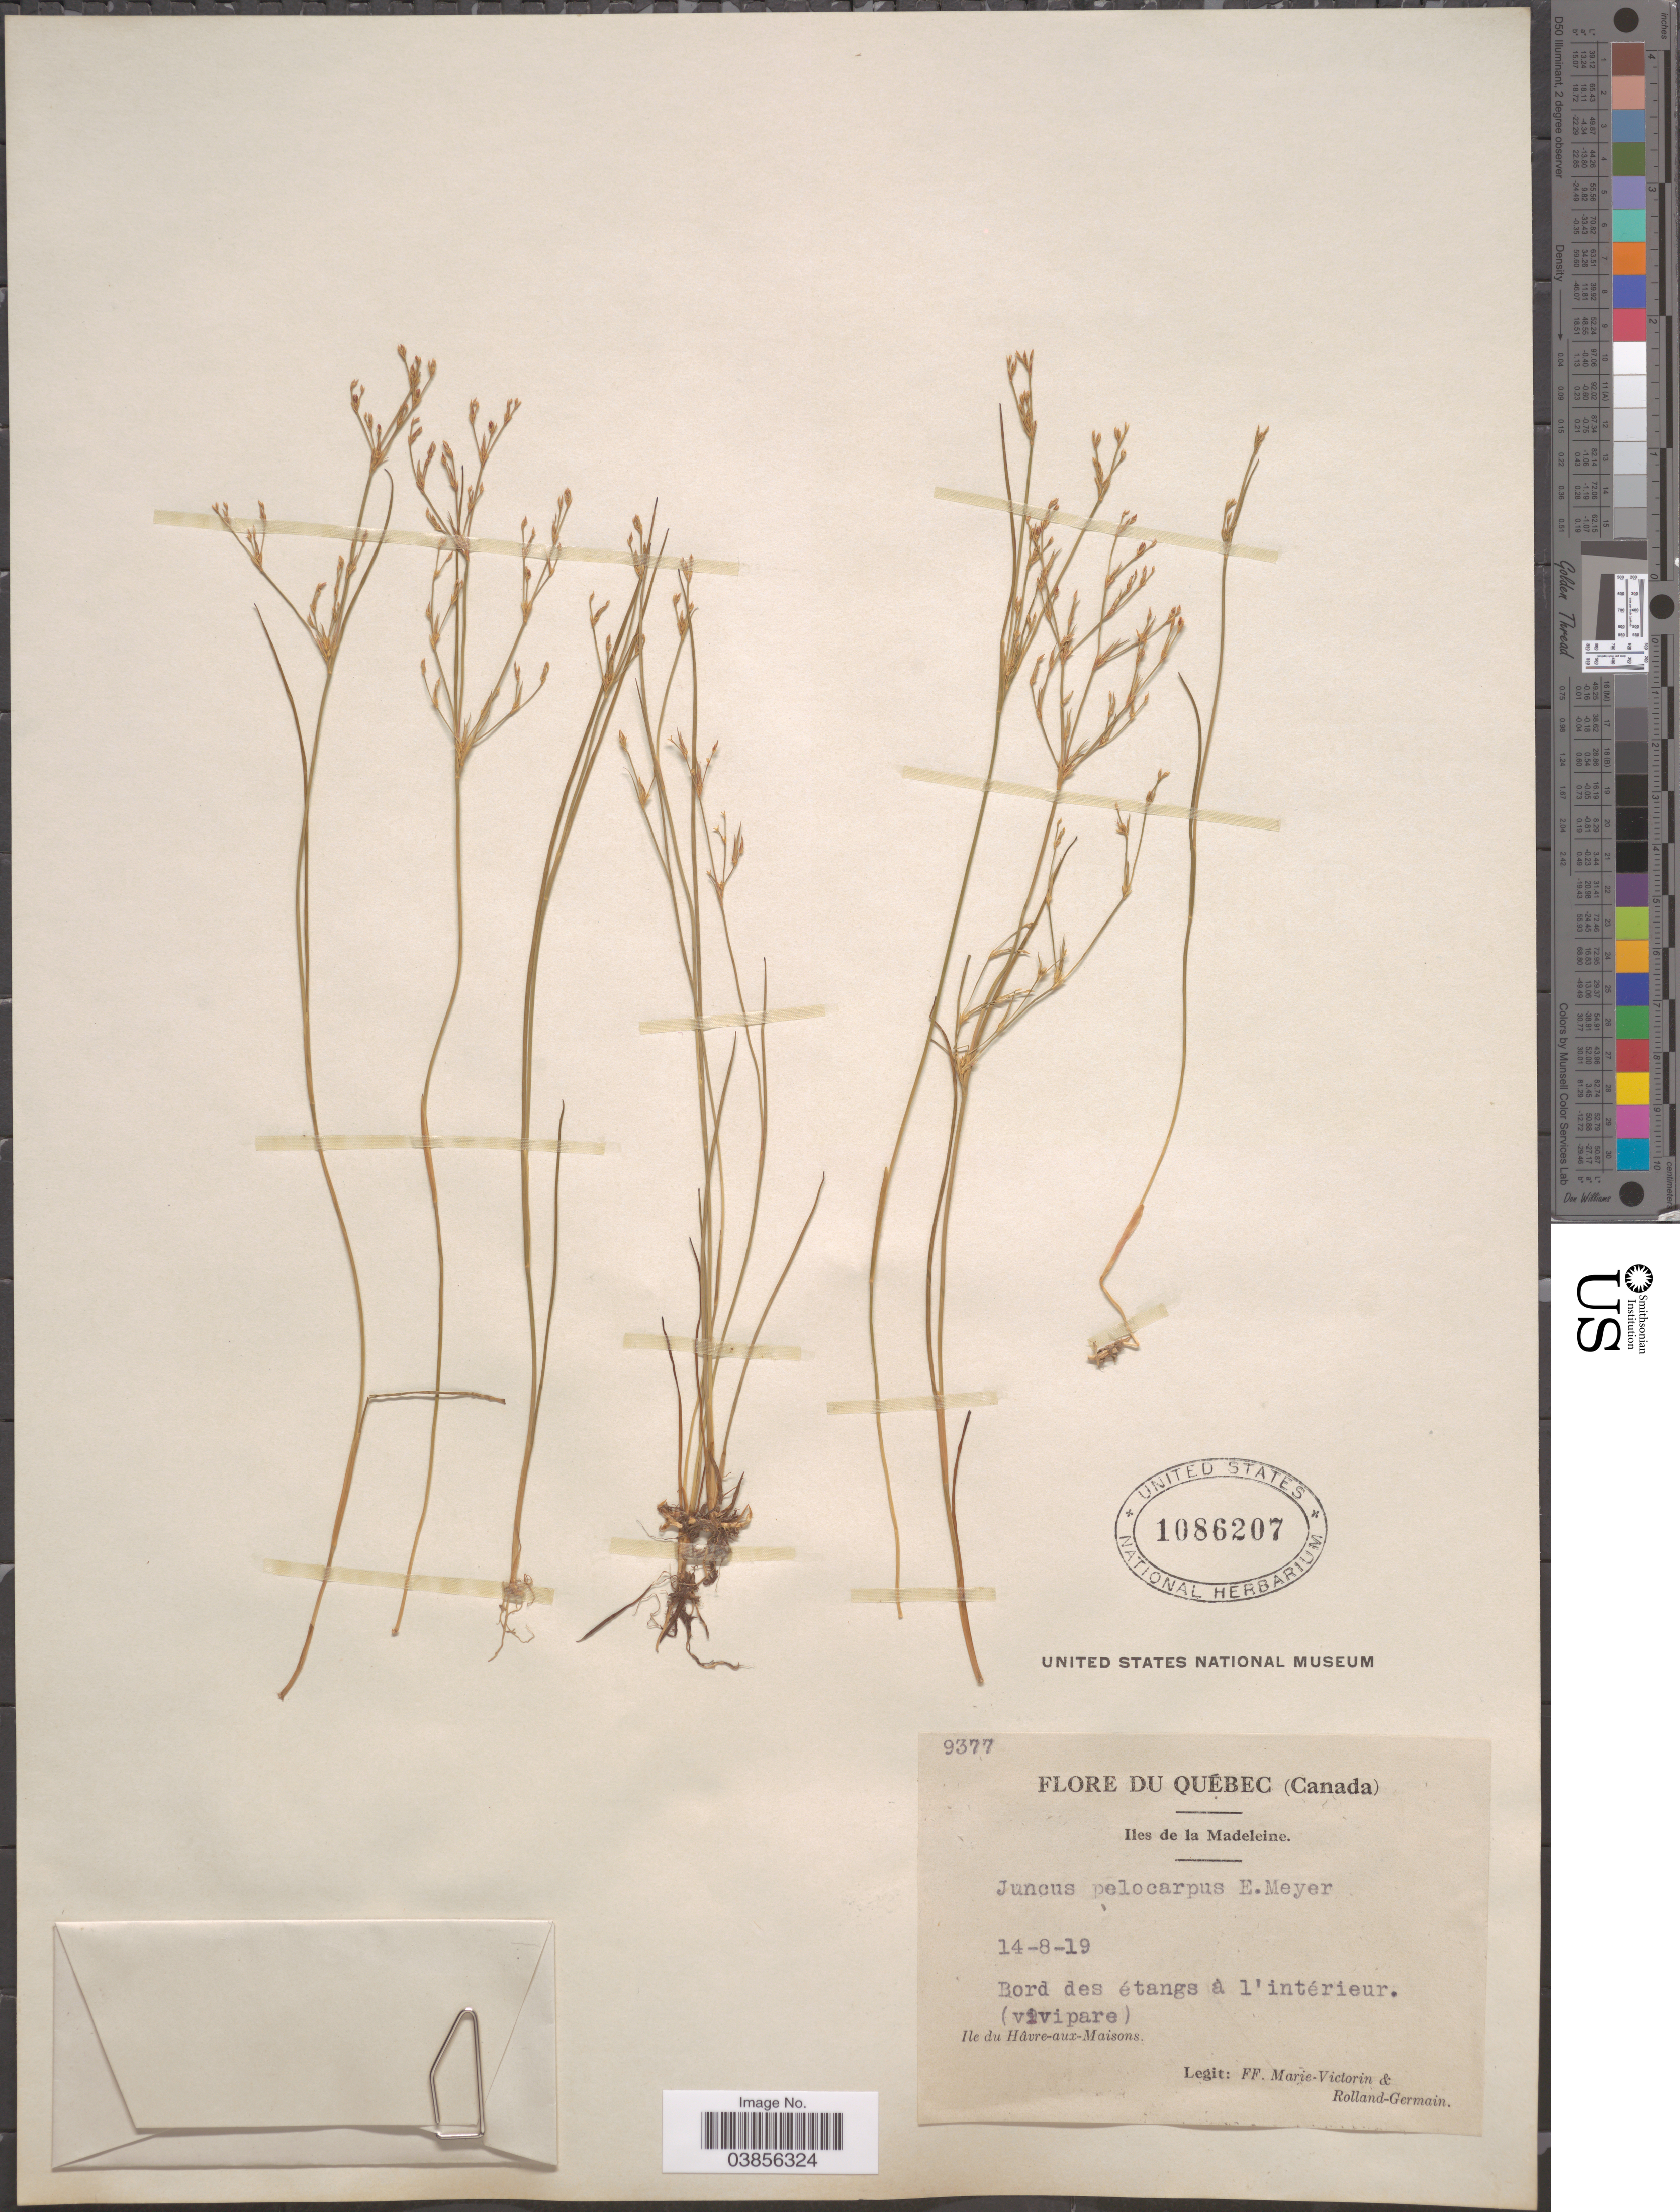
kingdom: Plantae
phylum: Tracheophyta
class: Liliopsida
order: Poales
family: Juncaceae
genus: Juncus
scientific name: Juncus pelocarpus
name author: E. Mey.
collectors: F. Marie-Victorin & Rolland-Germain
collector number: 9377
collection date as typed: Transcribed d/m/y: 14/8/19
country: Canada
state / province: Quebec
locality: Iles de la Madeleine. Bord des étangs a l'intérieur. (vivipare). Ile du Hávre-aux-Maisons.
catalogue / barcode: US 1086207